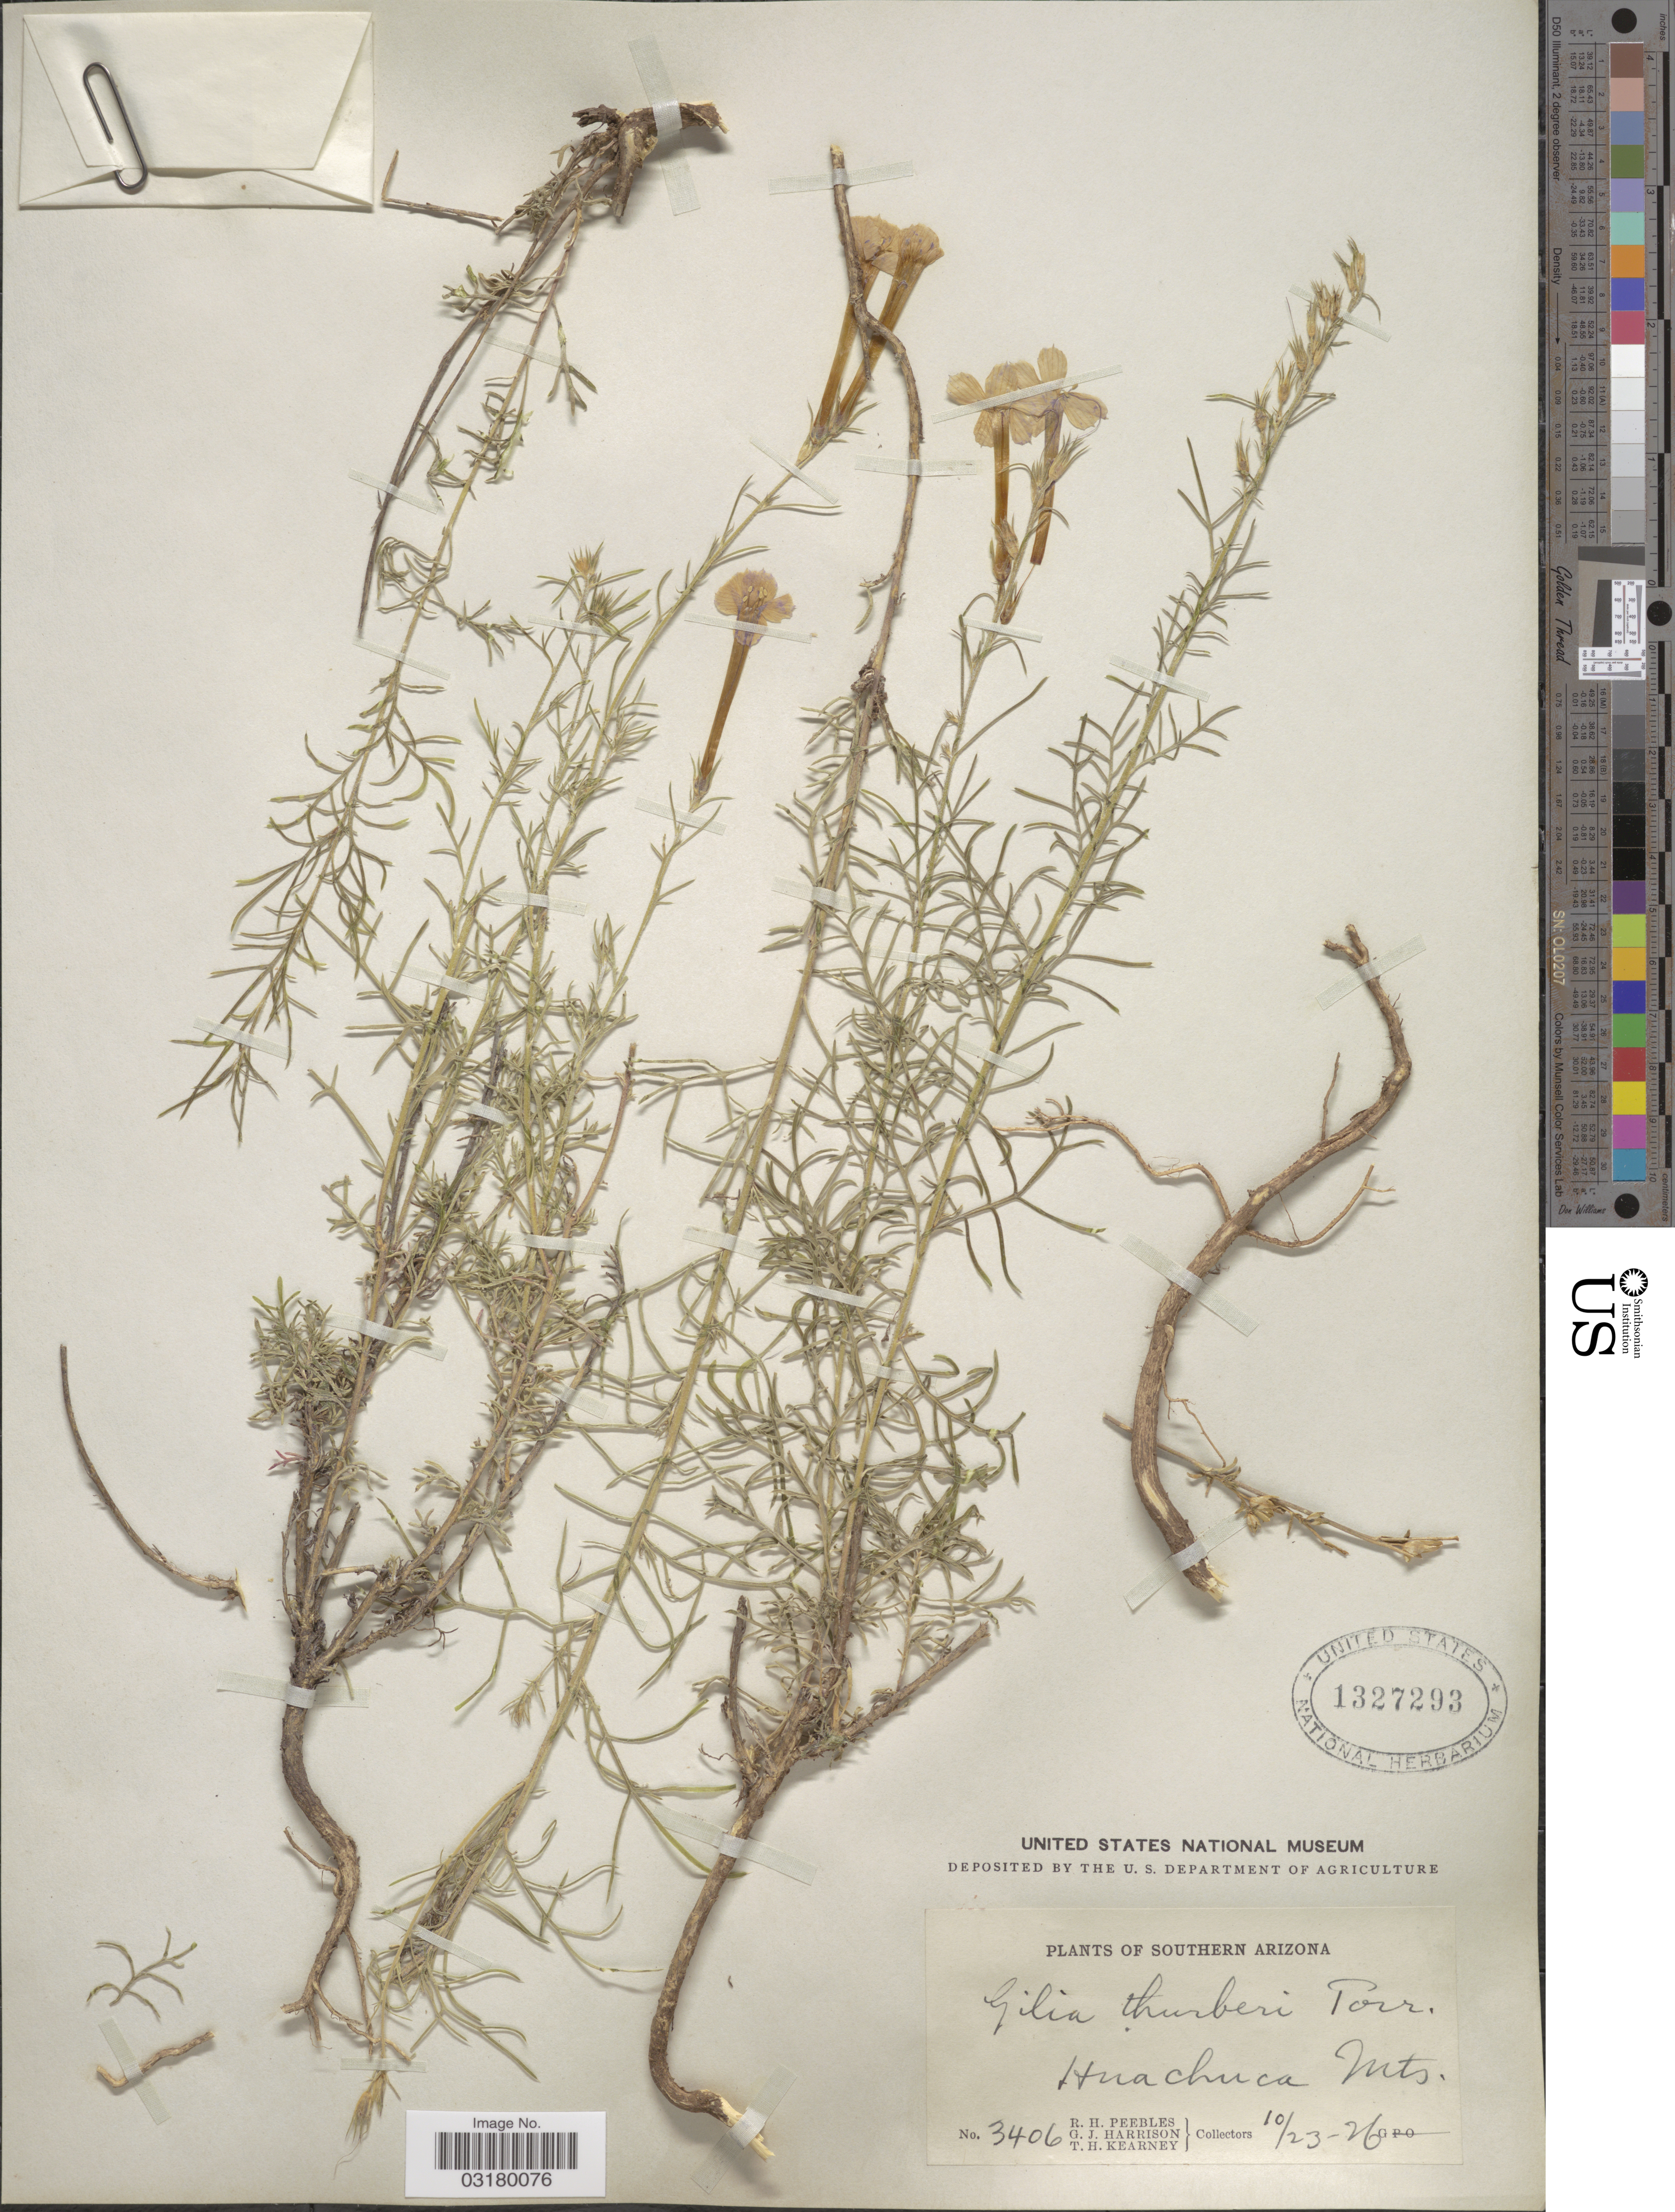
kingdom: Plantae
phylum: Tracheophyta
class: Magnoliopsida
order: Ericales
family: Polemoniaceae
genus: Ipomopsis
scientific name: Ipomopsis thurberi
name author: (A. Gray) V.E. Grant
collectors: R. H. Peebles, G. J. Harrison & T. H. Kearney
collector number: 3406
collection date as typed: Transcribed d/m/y: 23/10/26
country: United States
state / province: Arizona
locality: Southern Arizona. Huachuca Mts.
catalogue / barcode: US 1327293